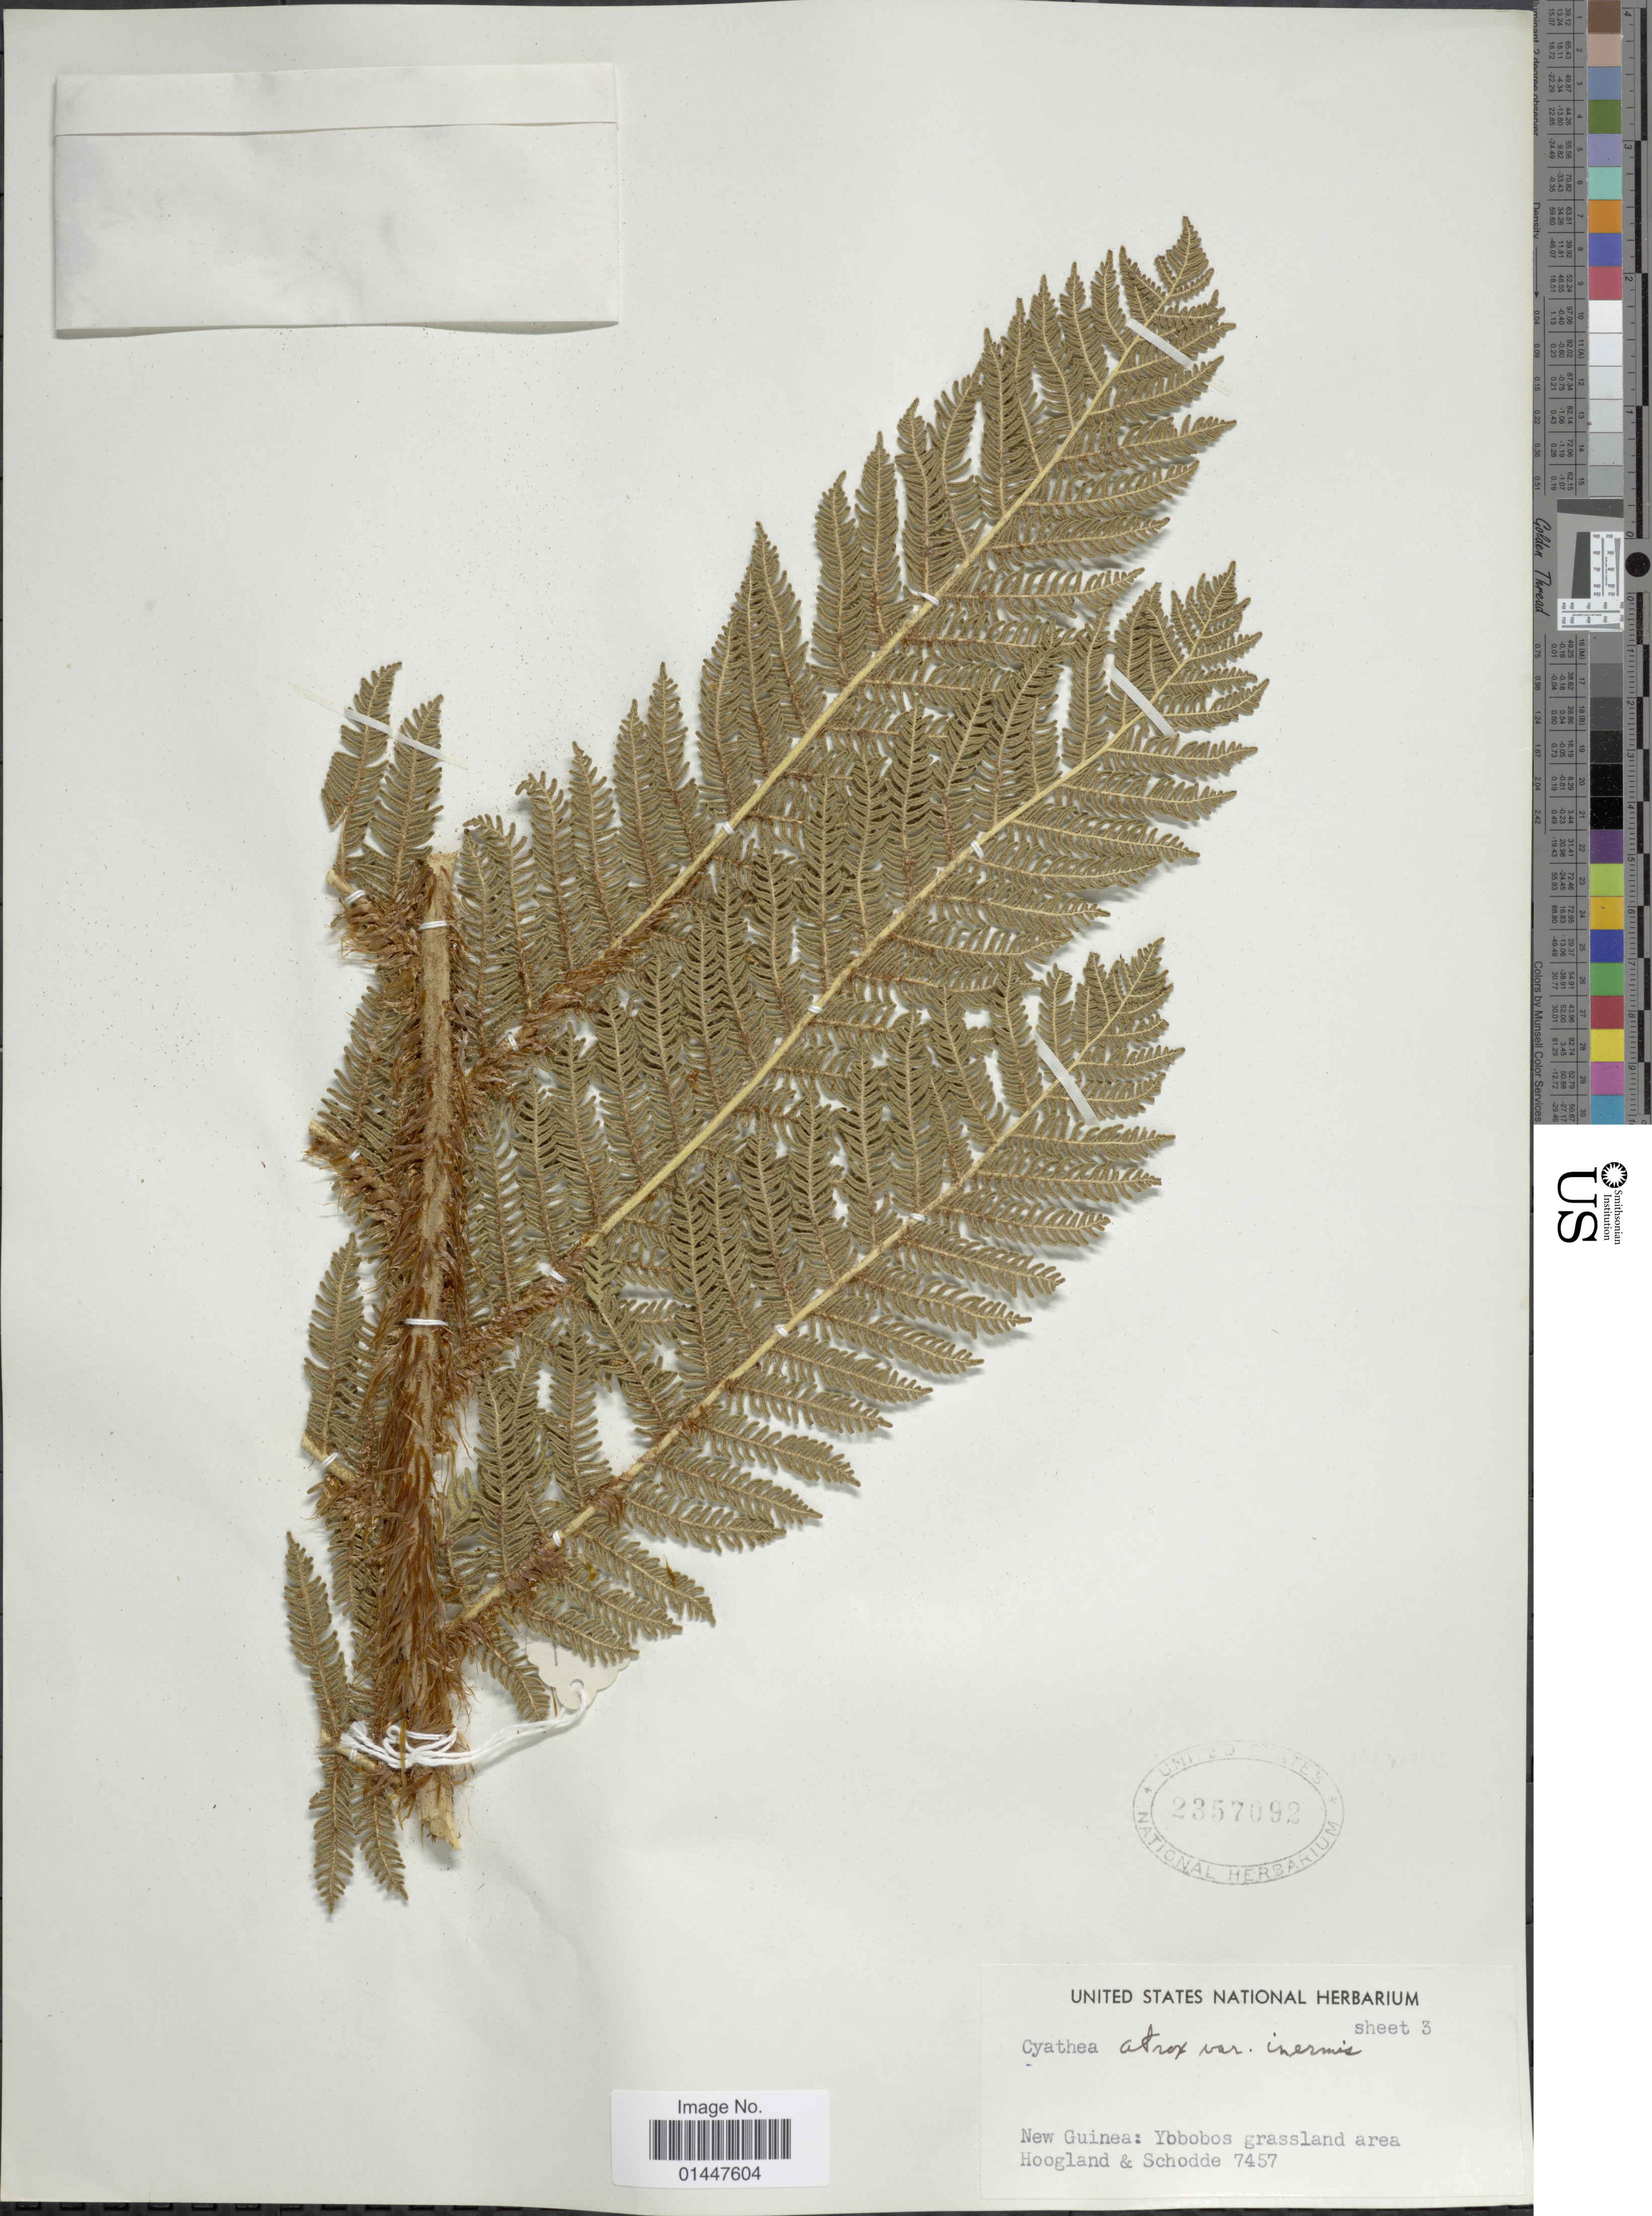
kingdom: Plantae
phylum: Tracheophyta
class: Polypodiopsida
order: Cyatheales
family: Cyatheaceae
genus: Sphaeropteris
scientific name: Sphaeropteris atrox var. inermis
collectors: R. D. Hoogland & Schodde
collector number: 7457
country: Papua New Guinea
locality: New Guinea: Yobobos grassland area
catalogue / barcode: US 2357092